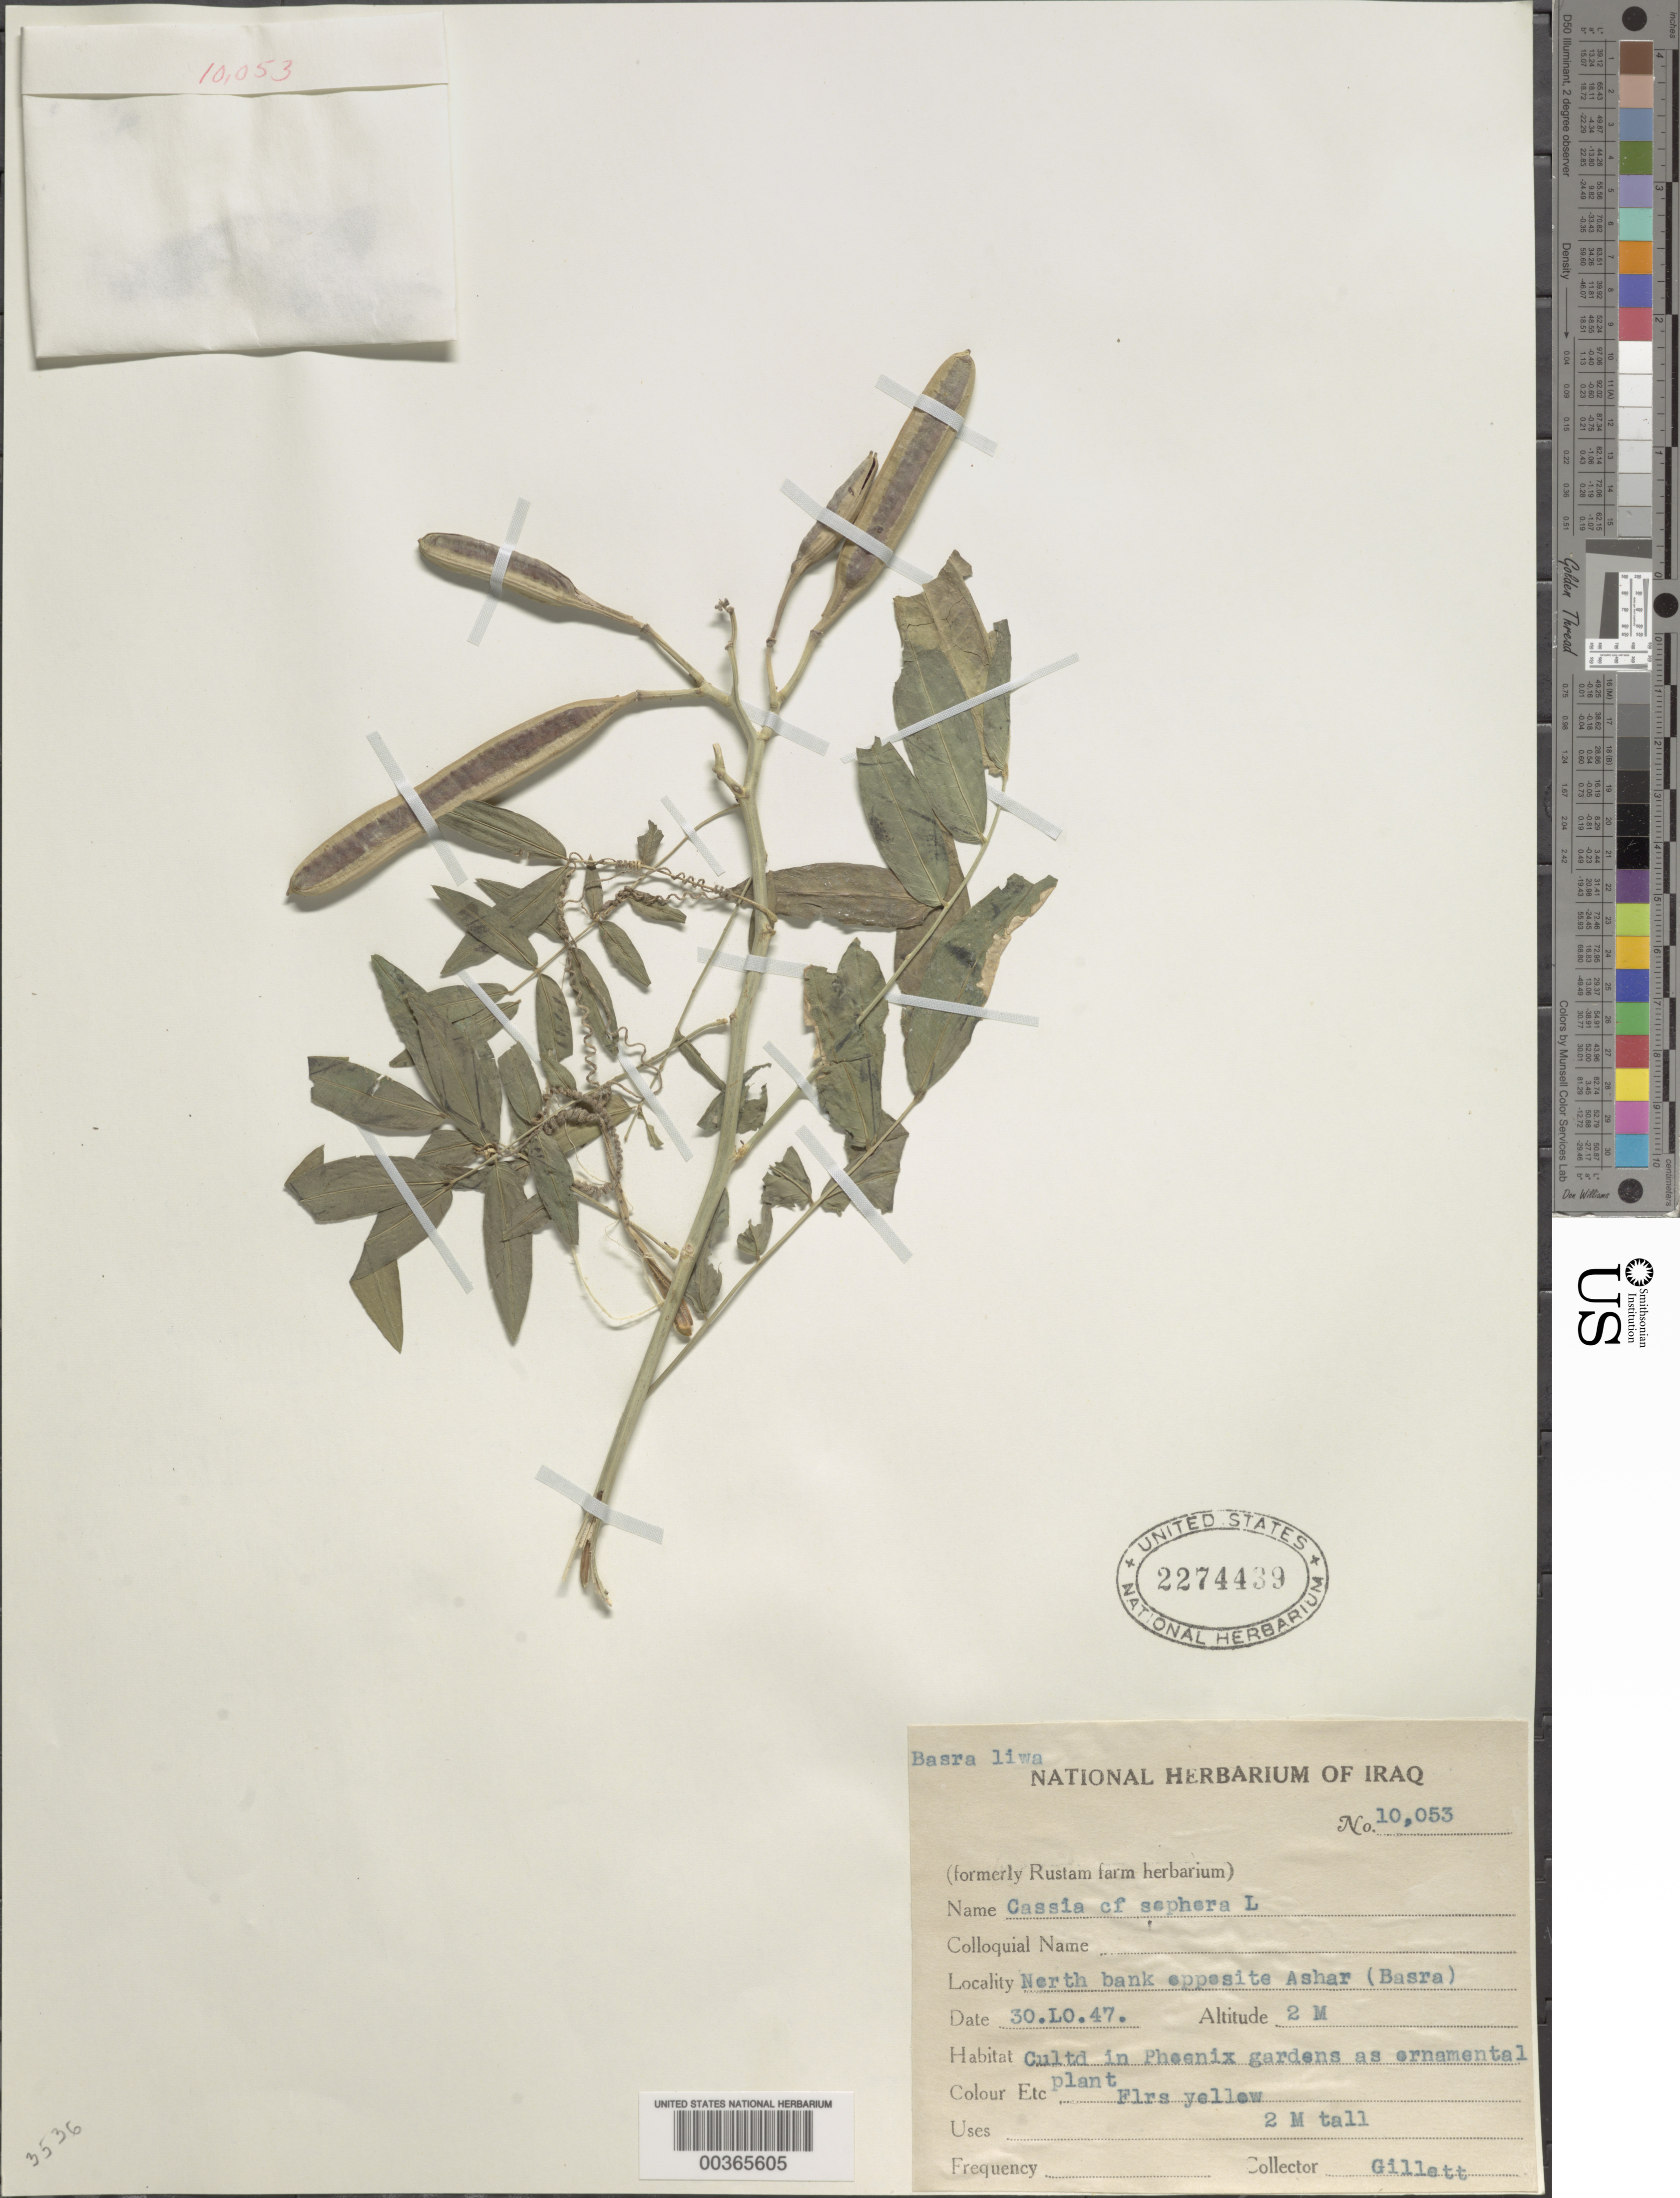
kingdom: Plantae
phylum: Tracheophyta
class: Magnoliopsida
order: Fabales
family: Fabaceae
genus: Senna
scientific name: Senna sophera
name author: (L.) Roxb.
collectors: Gillett, --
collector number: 10053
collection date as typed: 30 Oct 1947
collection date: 1947-10-30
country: Iraq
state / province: Al Basrah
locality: N bank opposite Ashar (Basra); Phoenix Gardens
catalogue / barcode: US 2274439